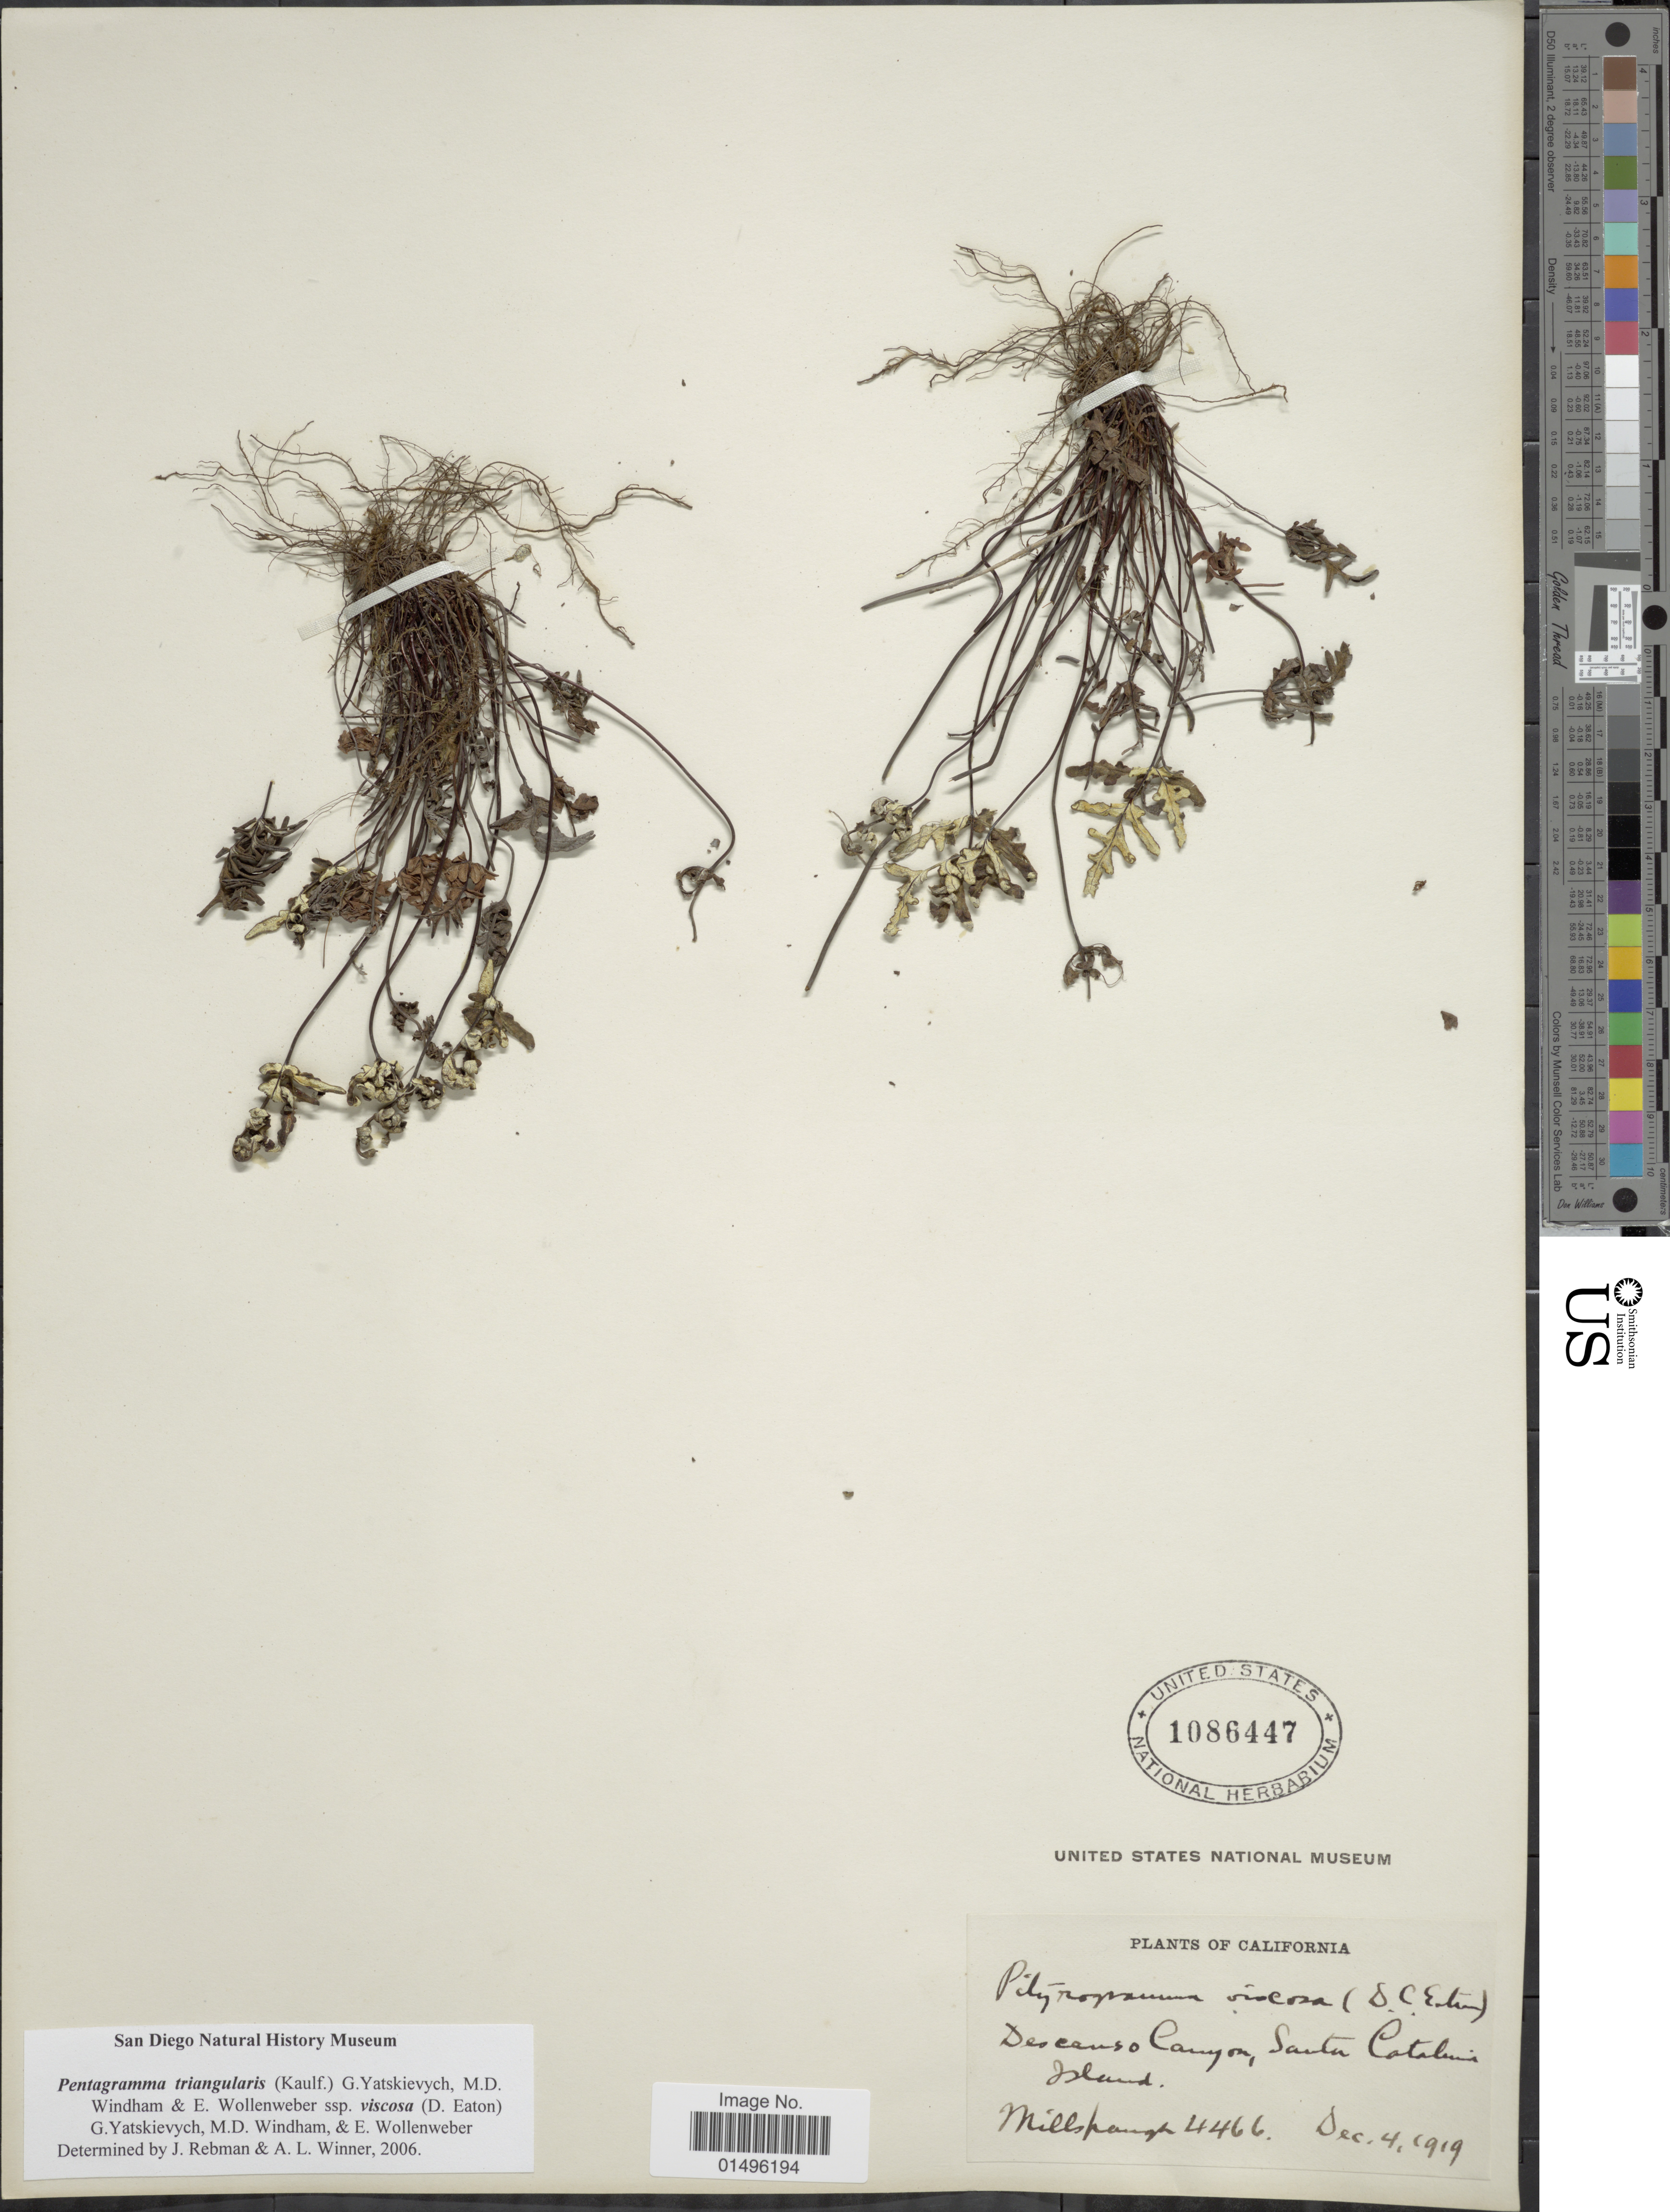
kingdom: Plantae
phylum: Tracheophyta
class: Polypodiopsida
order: Polypodiales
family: Pteridaceae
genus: Pentagramma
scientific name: Pentagramma viscosa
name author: (Nutt. ex D.C. Eaton) Schuettp. & Windham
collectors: -. Millspaugh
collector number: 4466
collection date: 1919-12-04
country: United States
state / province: California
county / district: Los Angeles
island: Santa Catalina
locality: California, Descanso Canyon,Santa Catalina Island.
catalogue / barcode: US 1086447